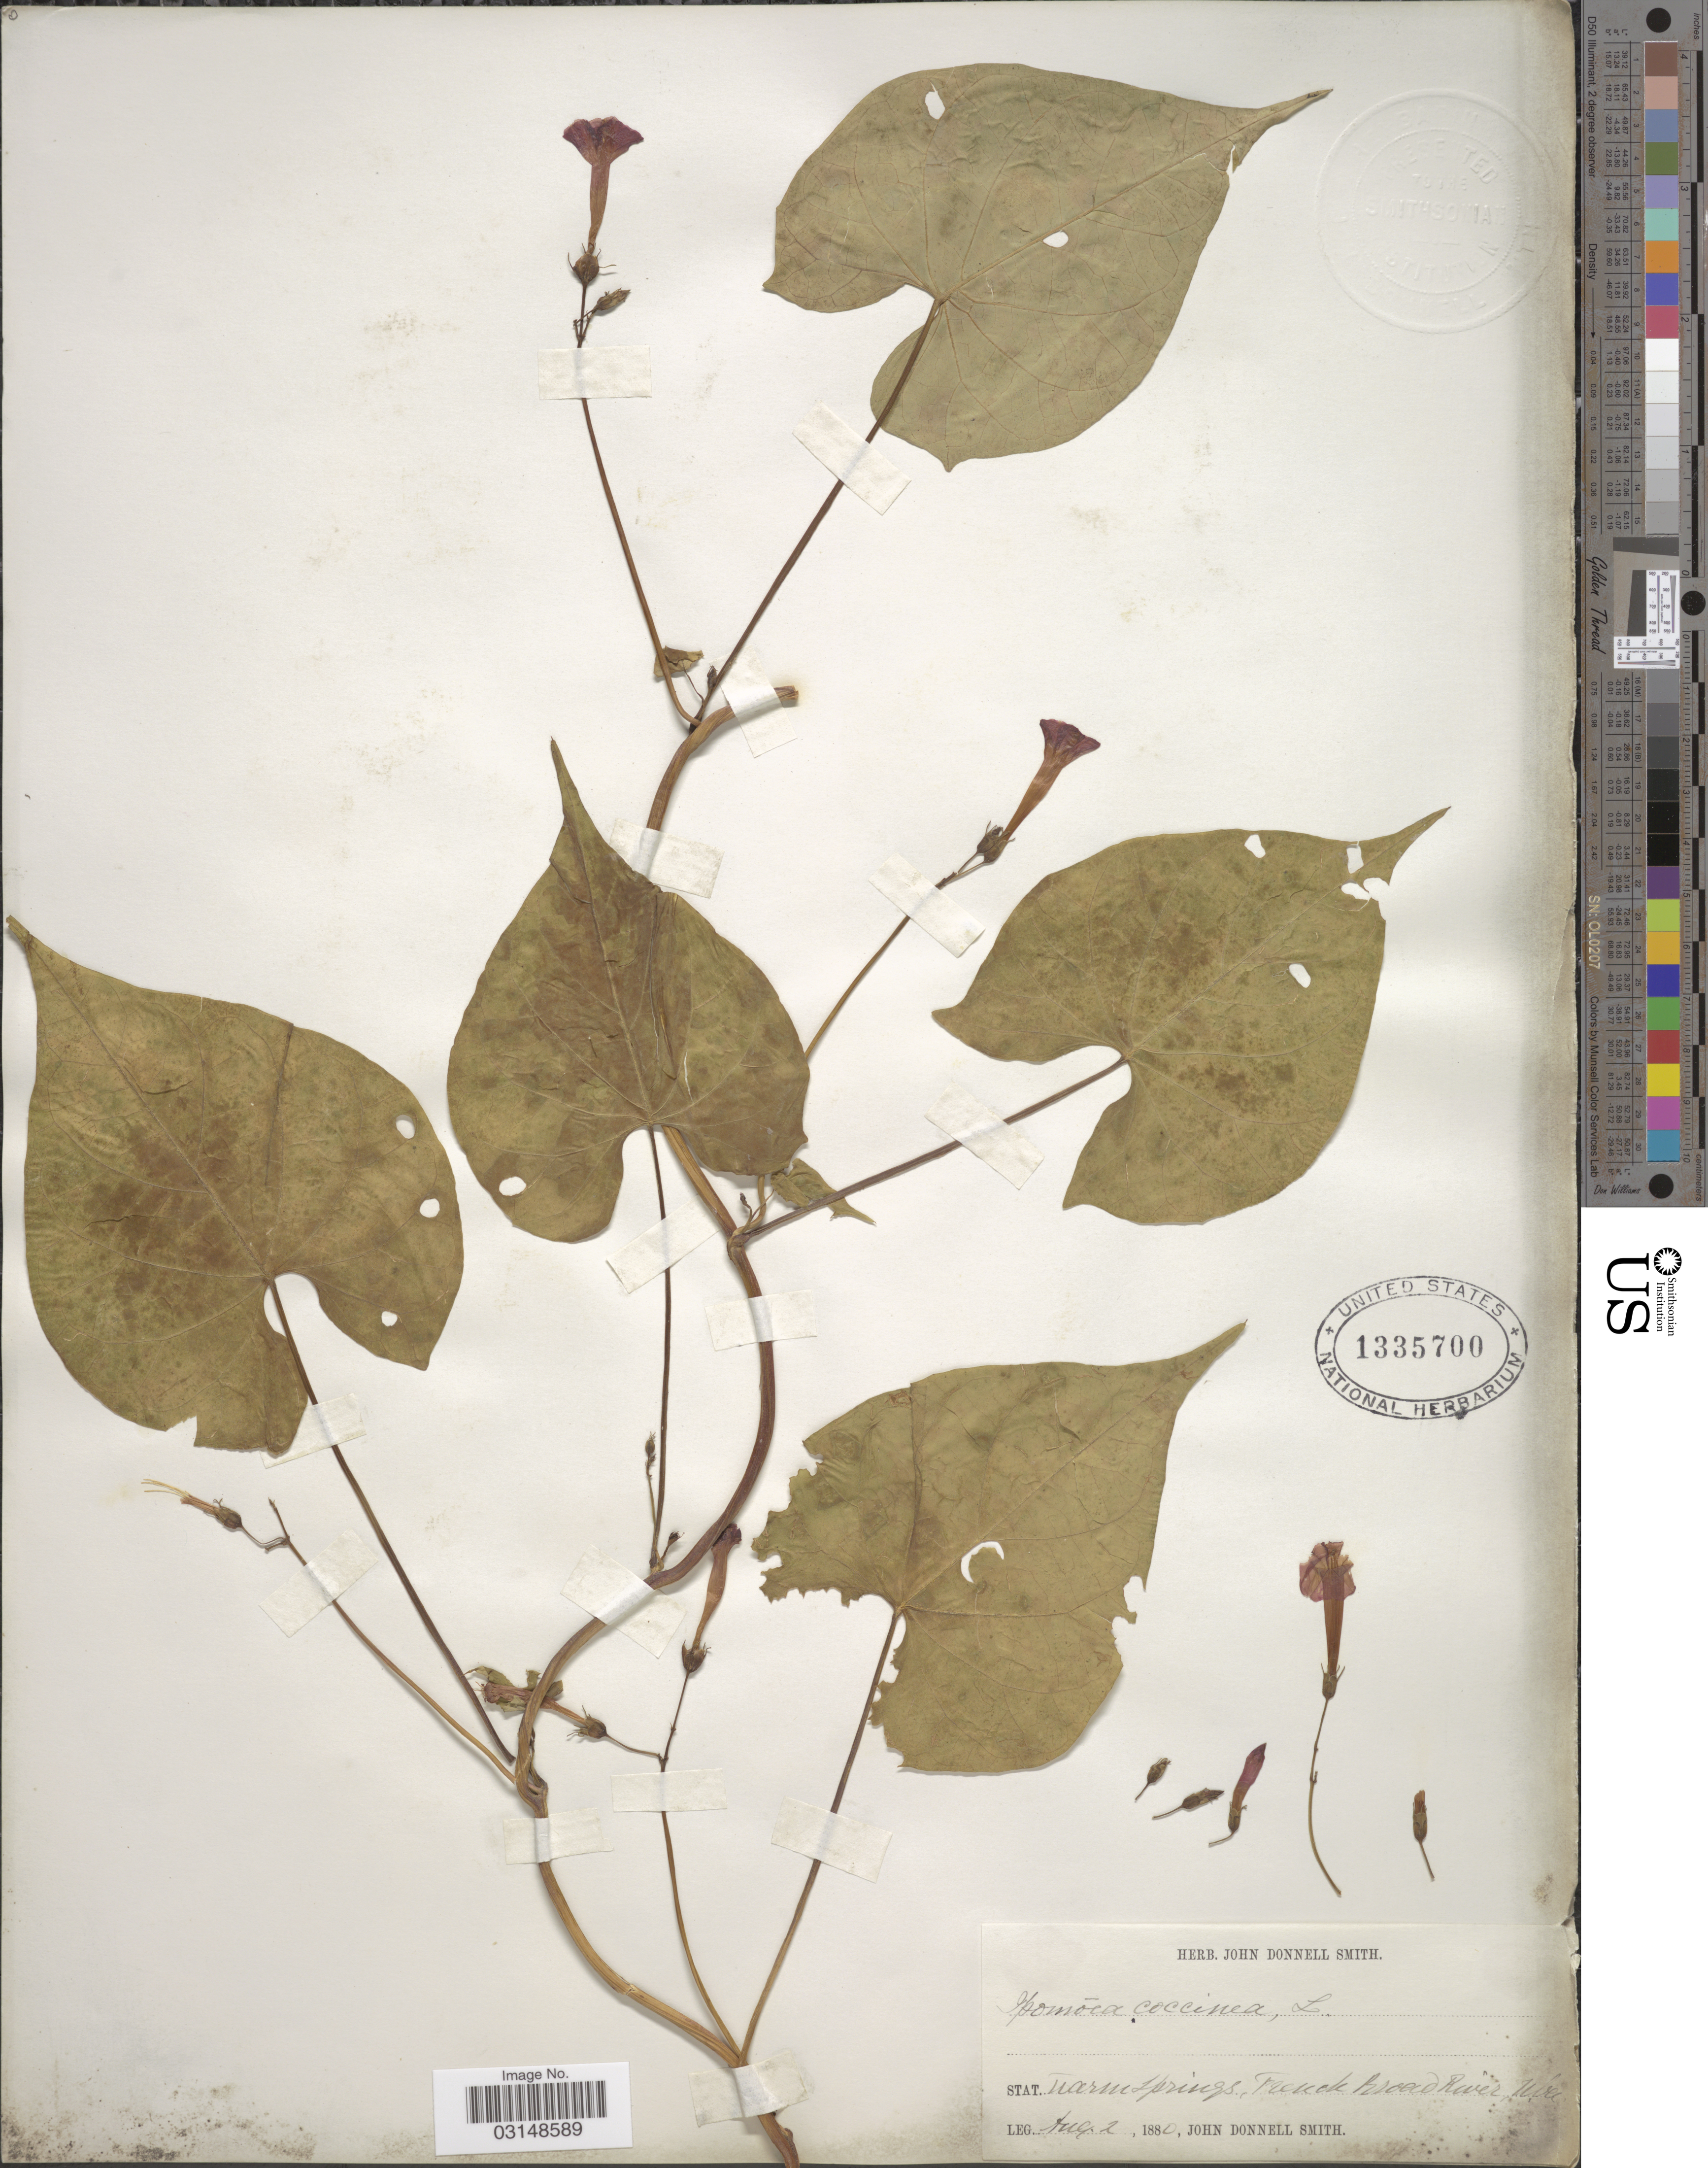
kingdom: Plantae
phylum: Tracheophyta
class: Magnoliopsida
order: Solanales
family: Convolvulaceae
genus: Ipomoea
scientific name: Ipomoea coccinea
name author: L.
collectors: J. Donnell Smith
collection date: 1880-08-02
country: United States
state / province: North Carolina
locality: Stat. Warm Springs, French Broad River, N. Ca.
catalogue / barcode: US 1335700